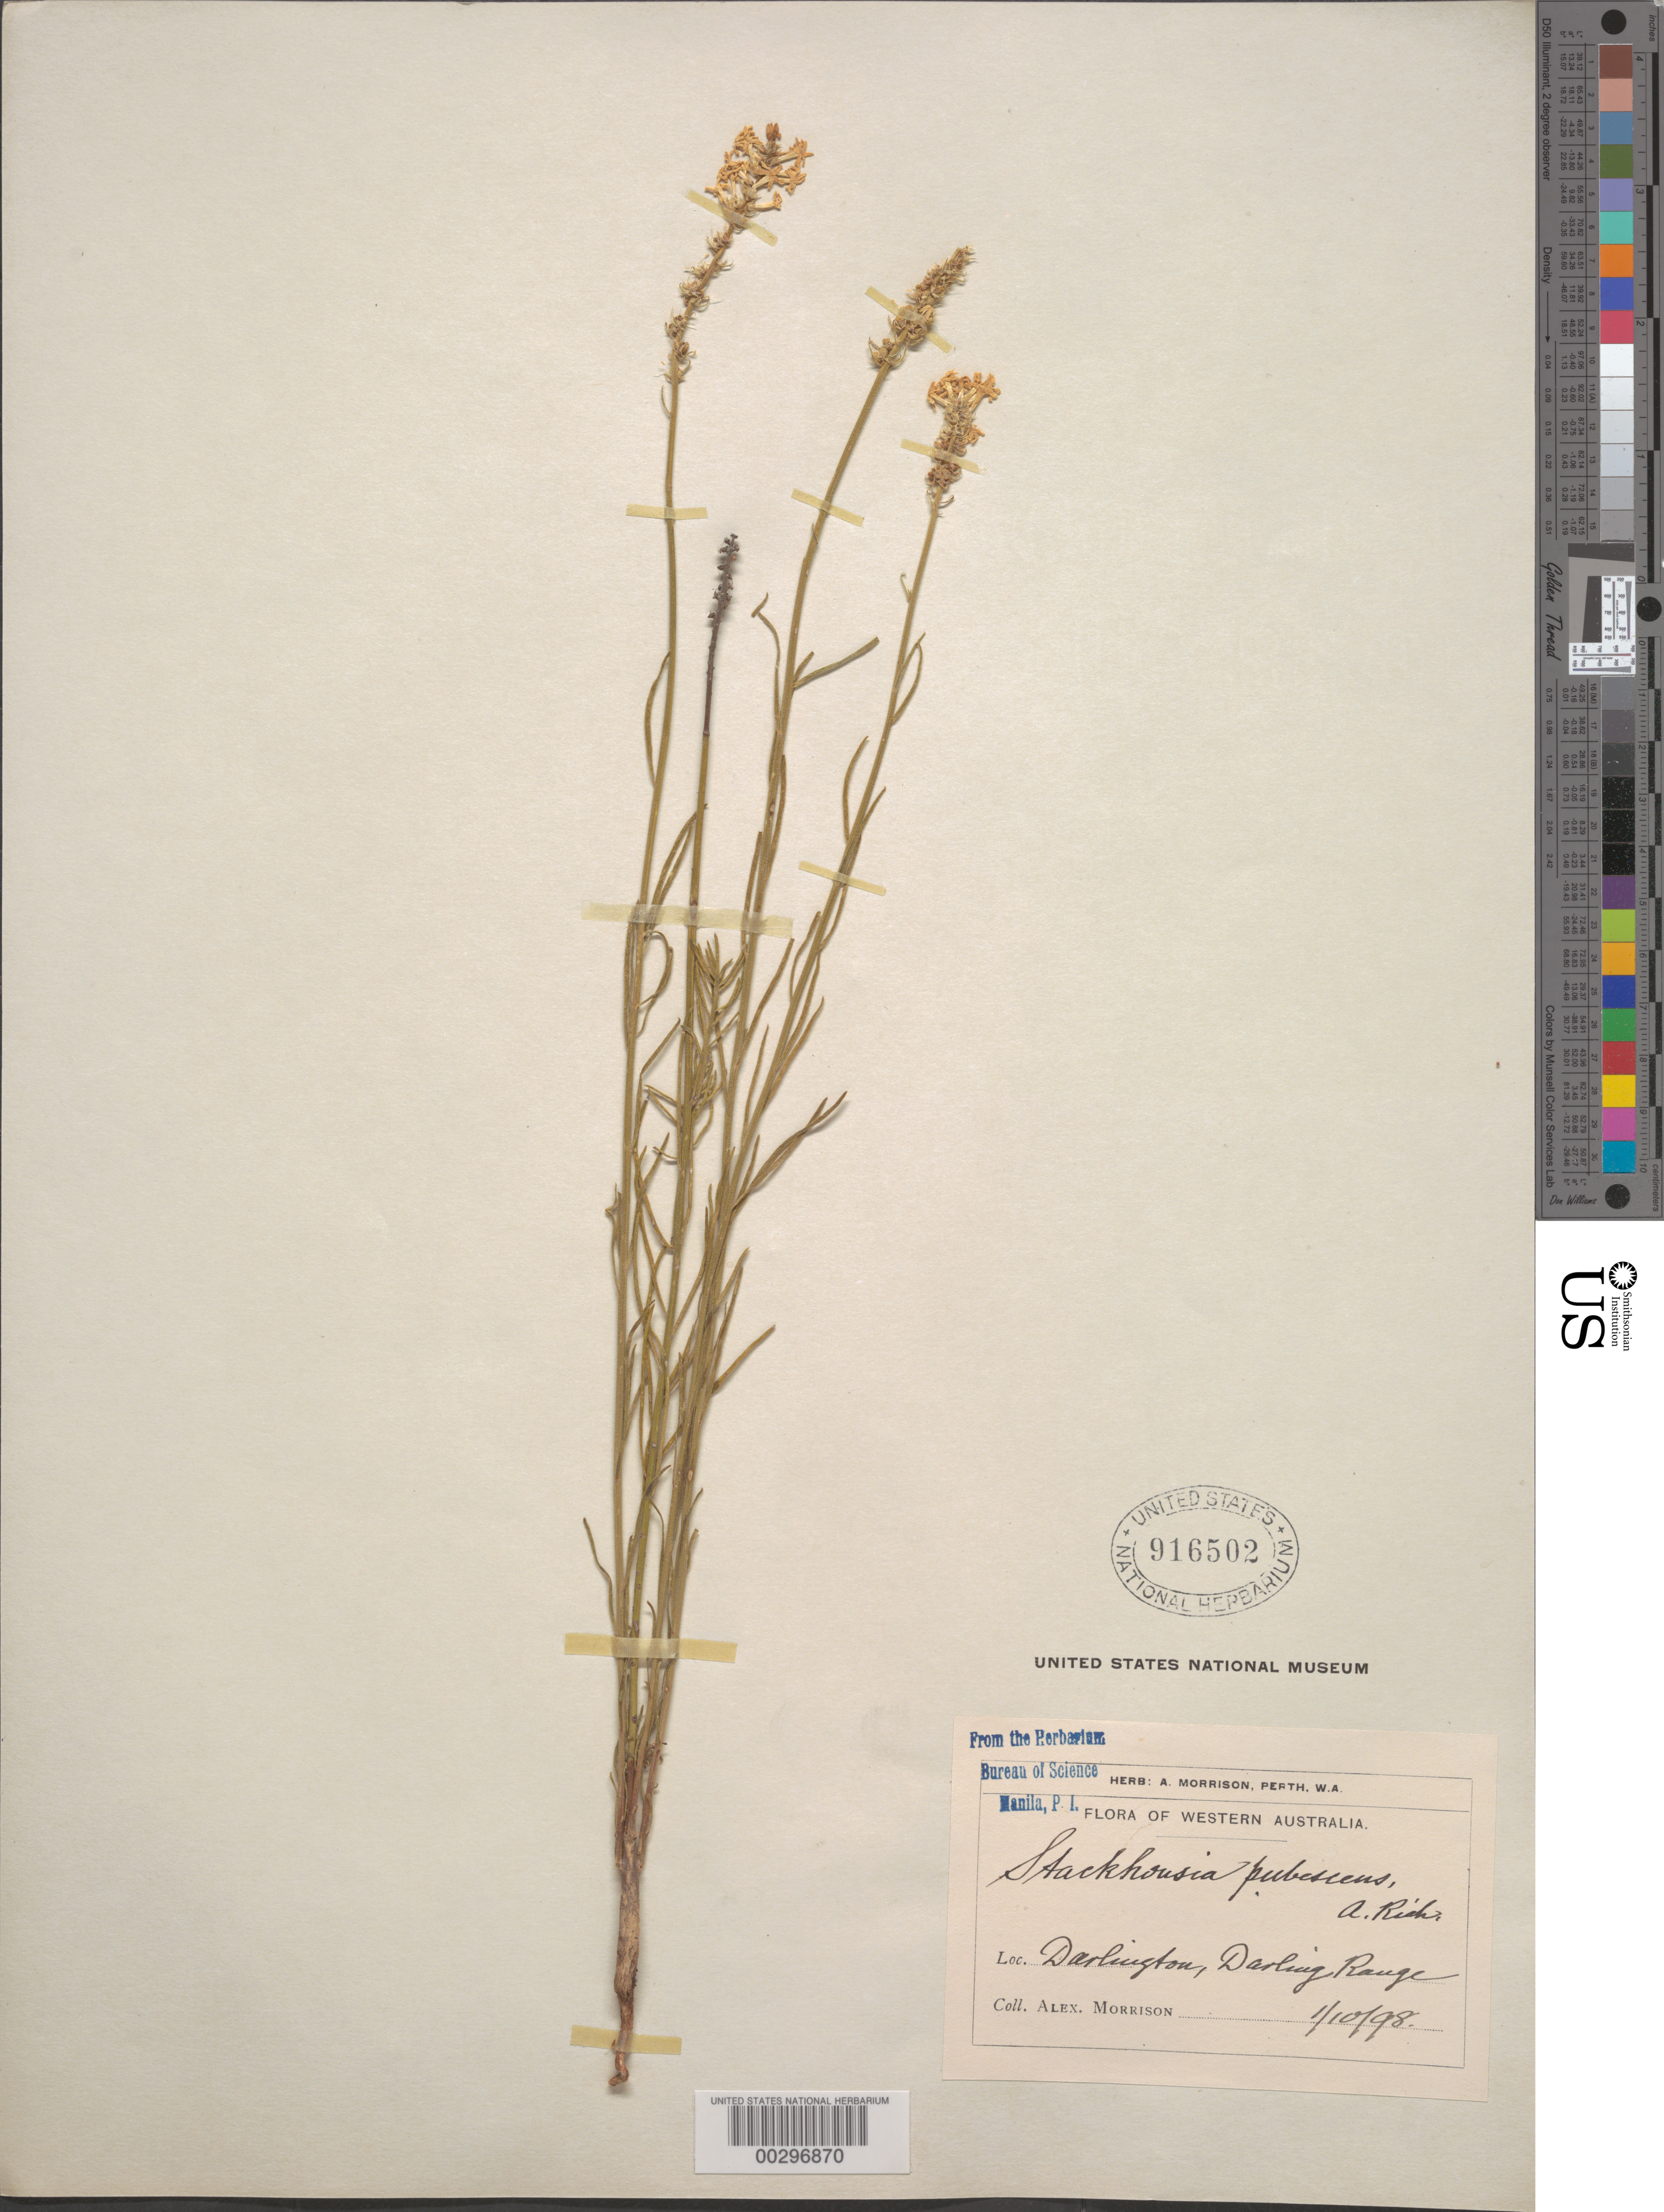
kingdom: Plantae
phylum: Tracheophyta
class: Magnoliopsida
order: Celastrales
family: Celastraceae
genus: Stackhousia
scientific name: Stackhousia pubescens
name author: A. Rich.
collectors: A. Morrison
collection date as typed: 01 Oct 1898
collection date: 1898-10-01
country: Australia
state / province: Western Australia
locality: Darling range, darlington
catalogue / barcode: US 916502